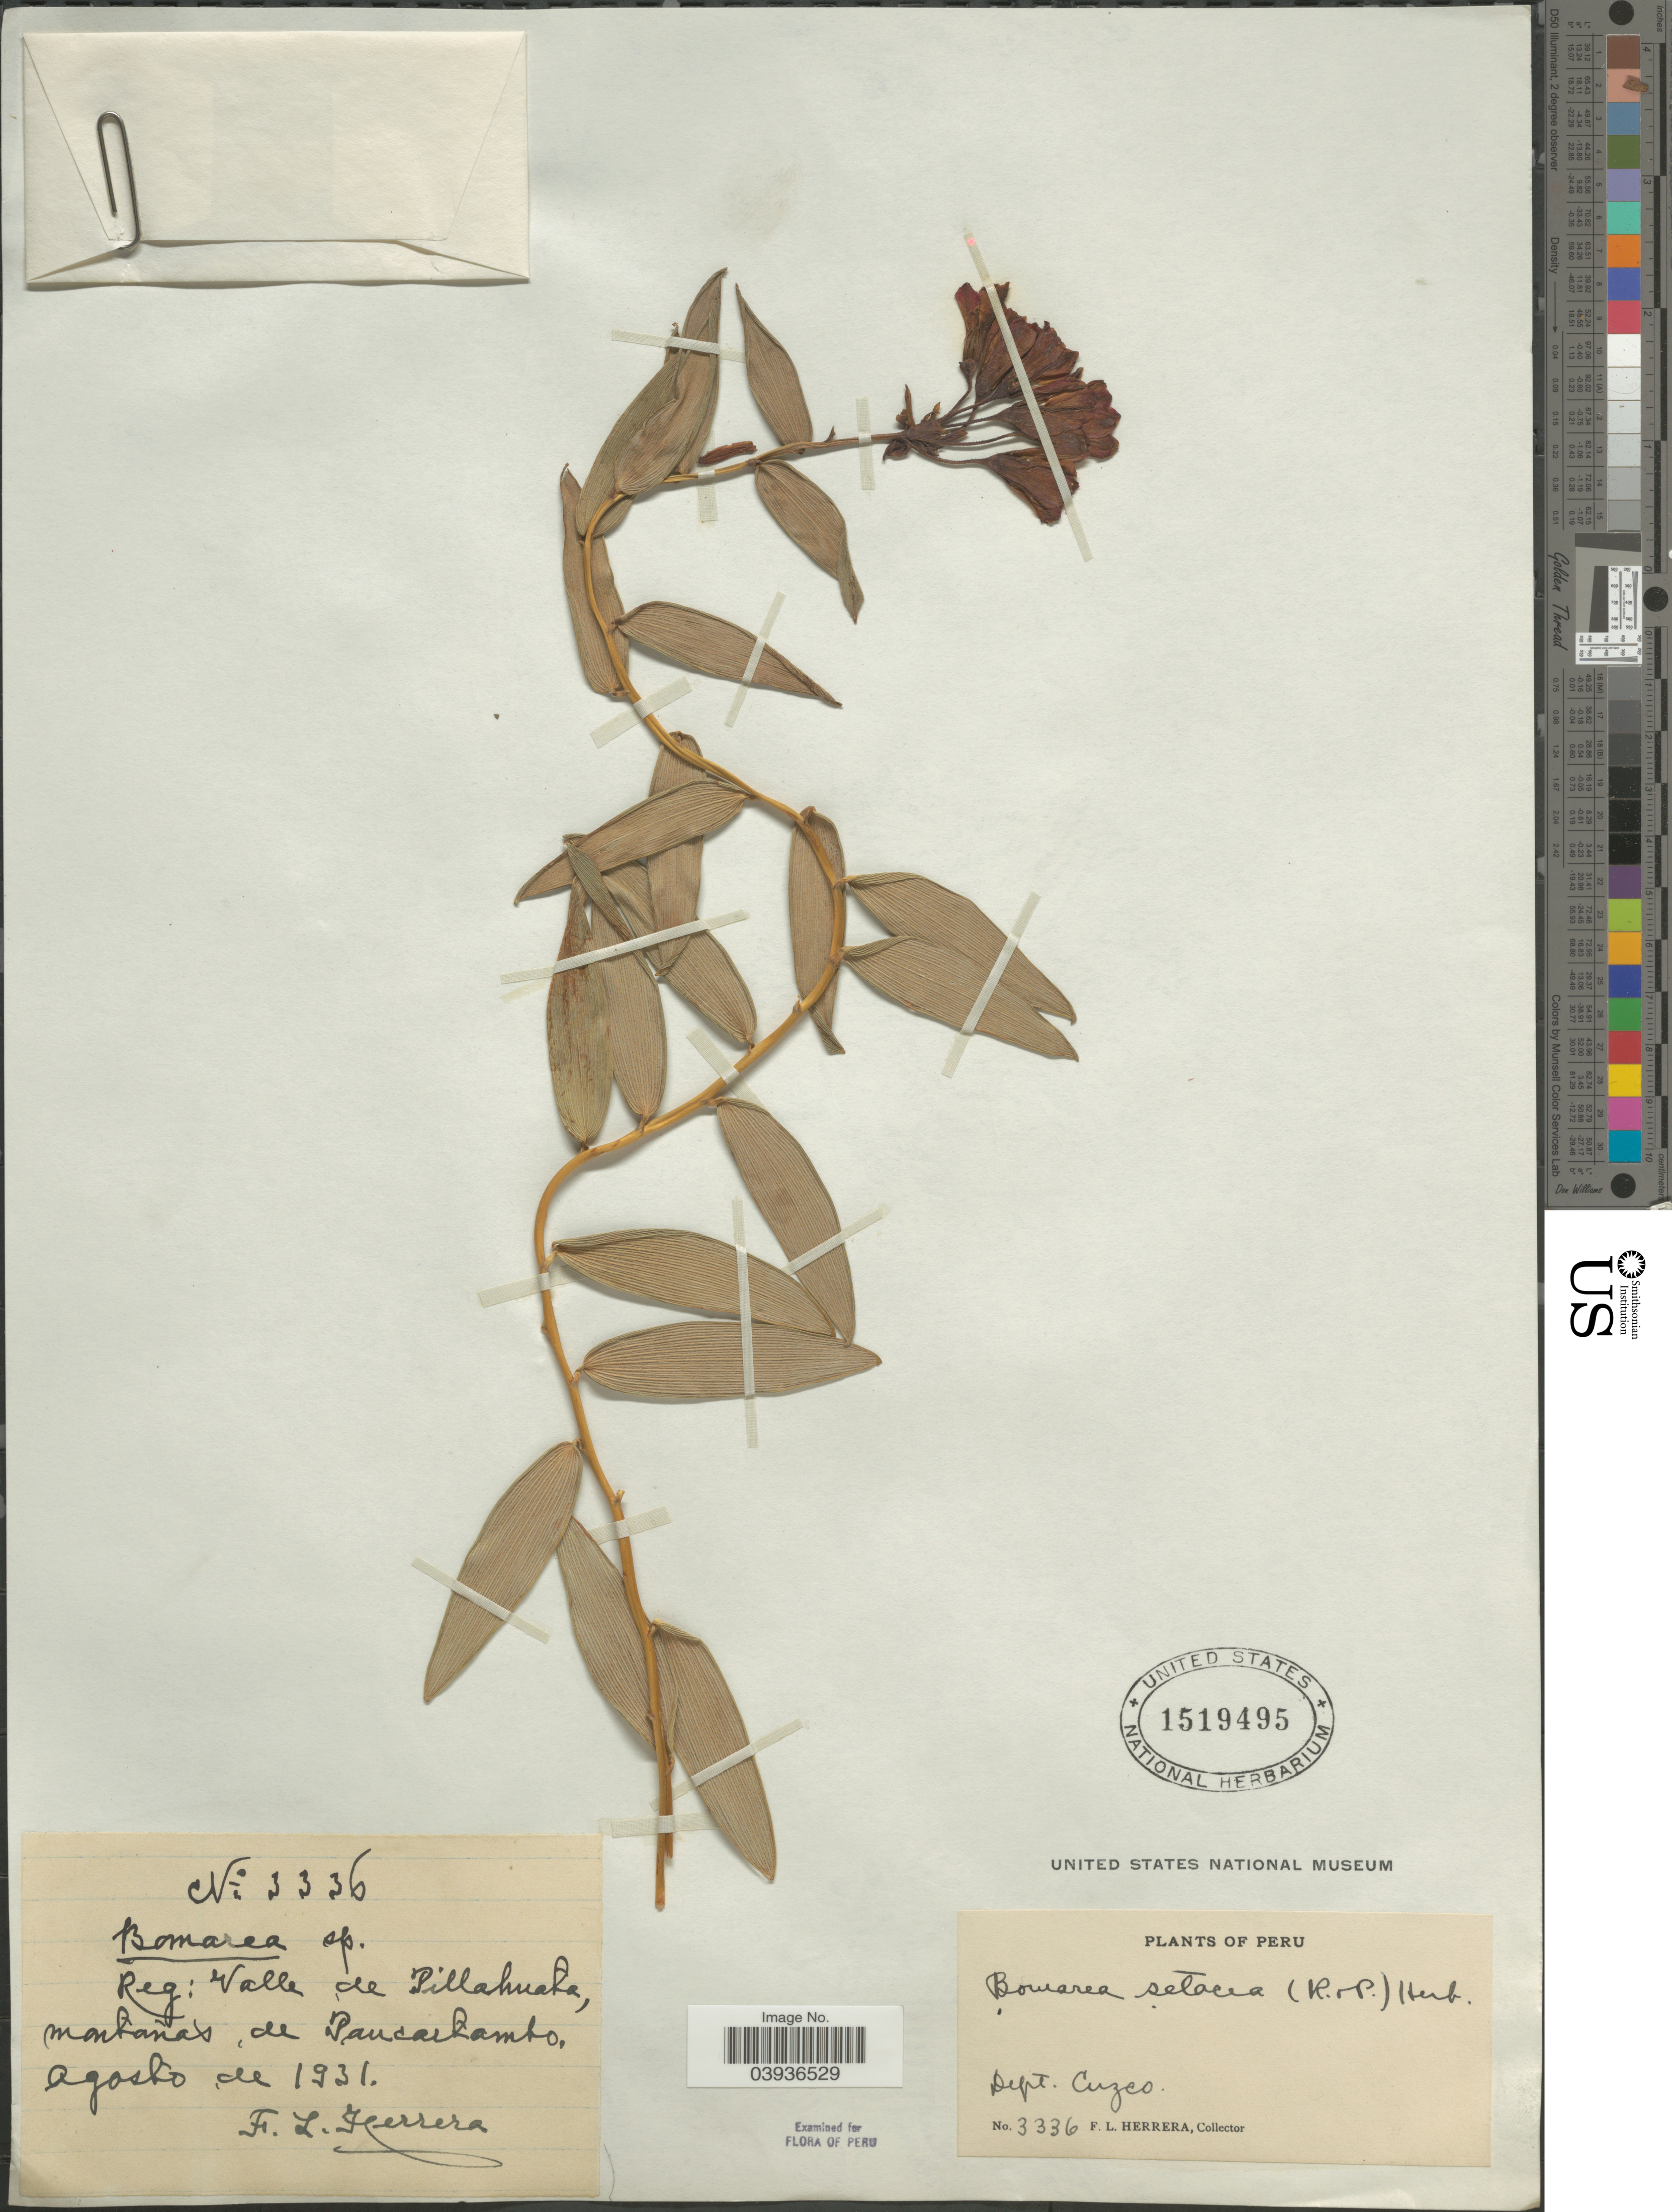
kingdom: Plantae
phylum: Tracheophyta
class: Liliopsida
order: Liliales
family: Alstroemeriaceae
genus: Bomarea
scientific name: Bomarea setacea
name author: (Ruiz & Pav.) Herb.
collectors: F. L. Herrera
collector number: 3336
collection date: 1931-08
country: Peru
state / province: Cusco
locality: Dept. Cuzco. Valle de Pillahuaha, montanes de Paucasbambo.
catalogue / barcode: US 1519495